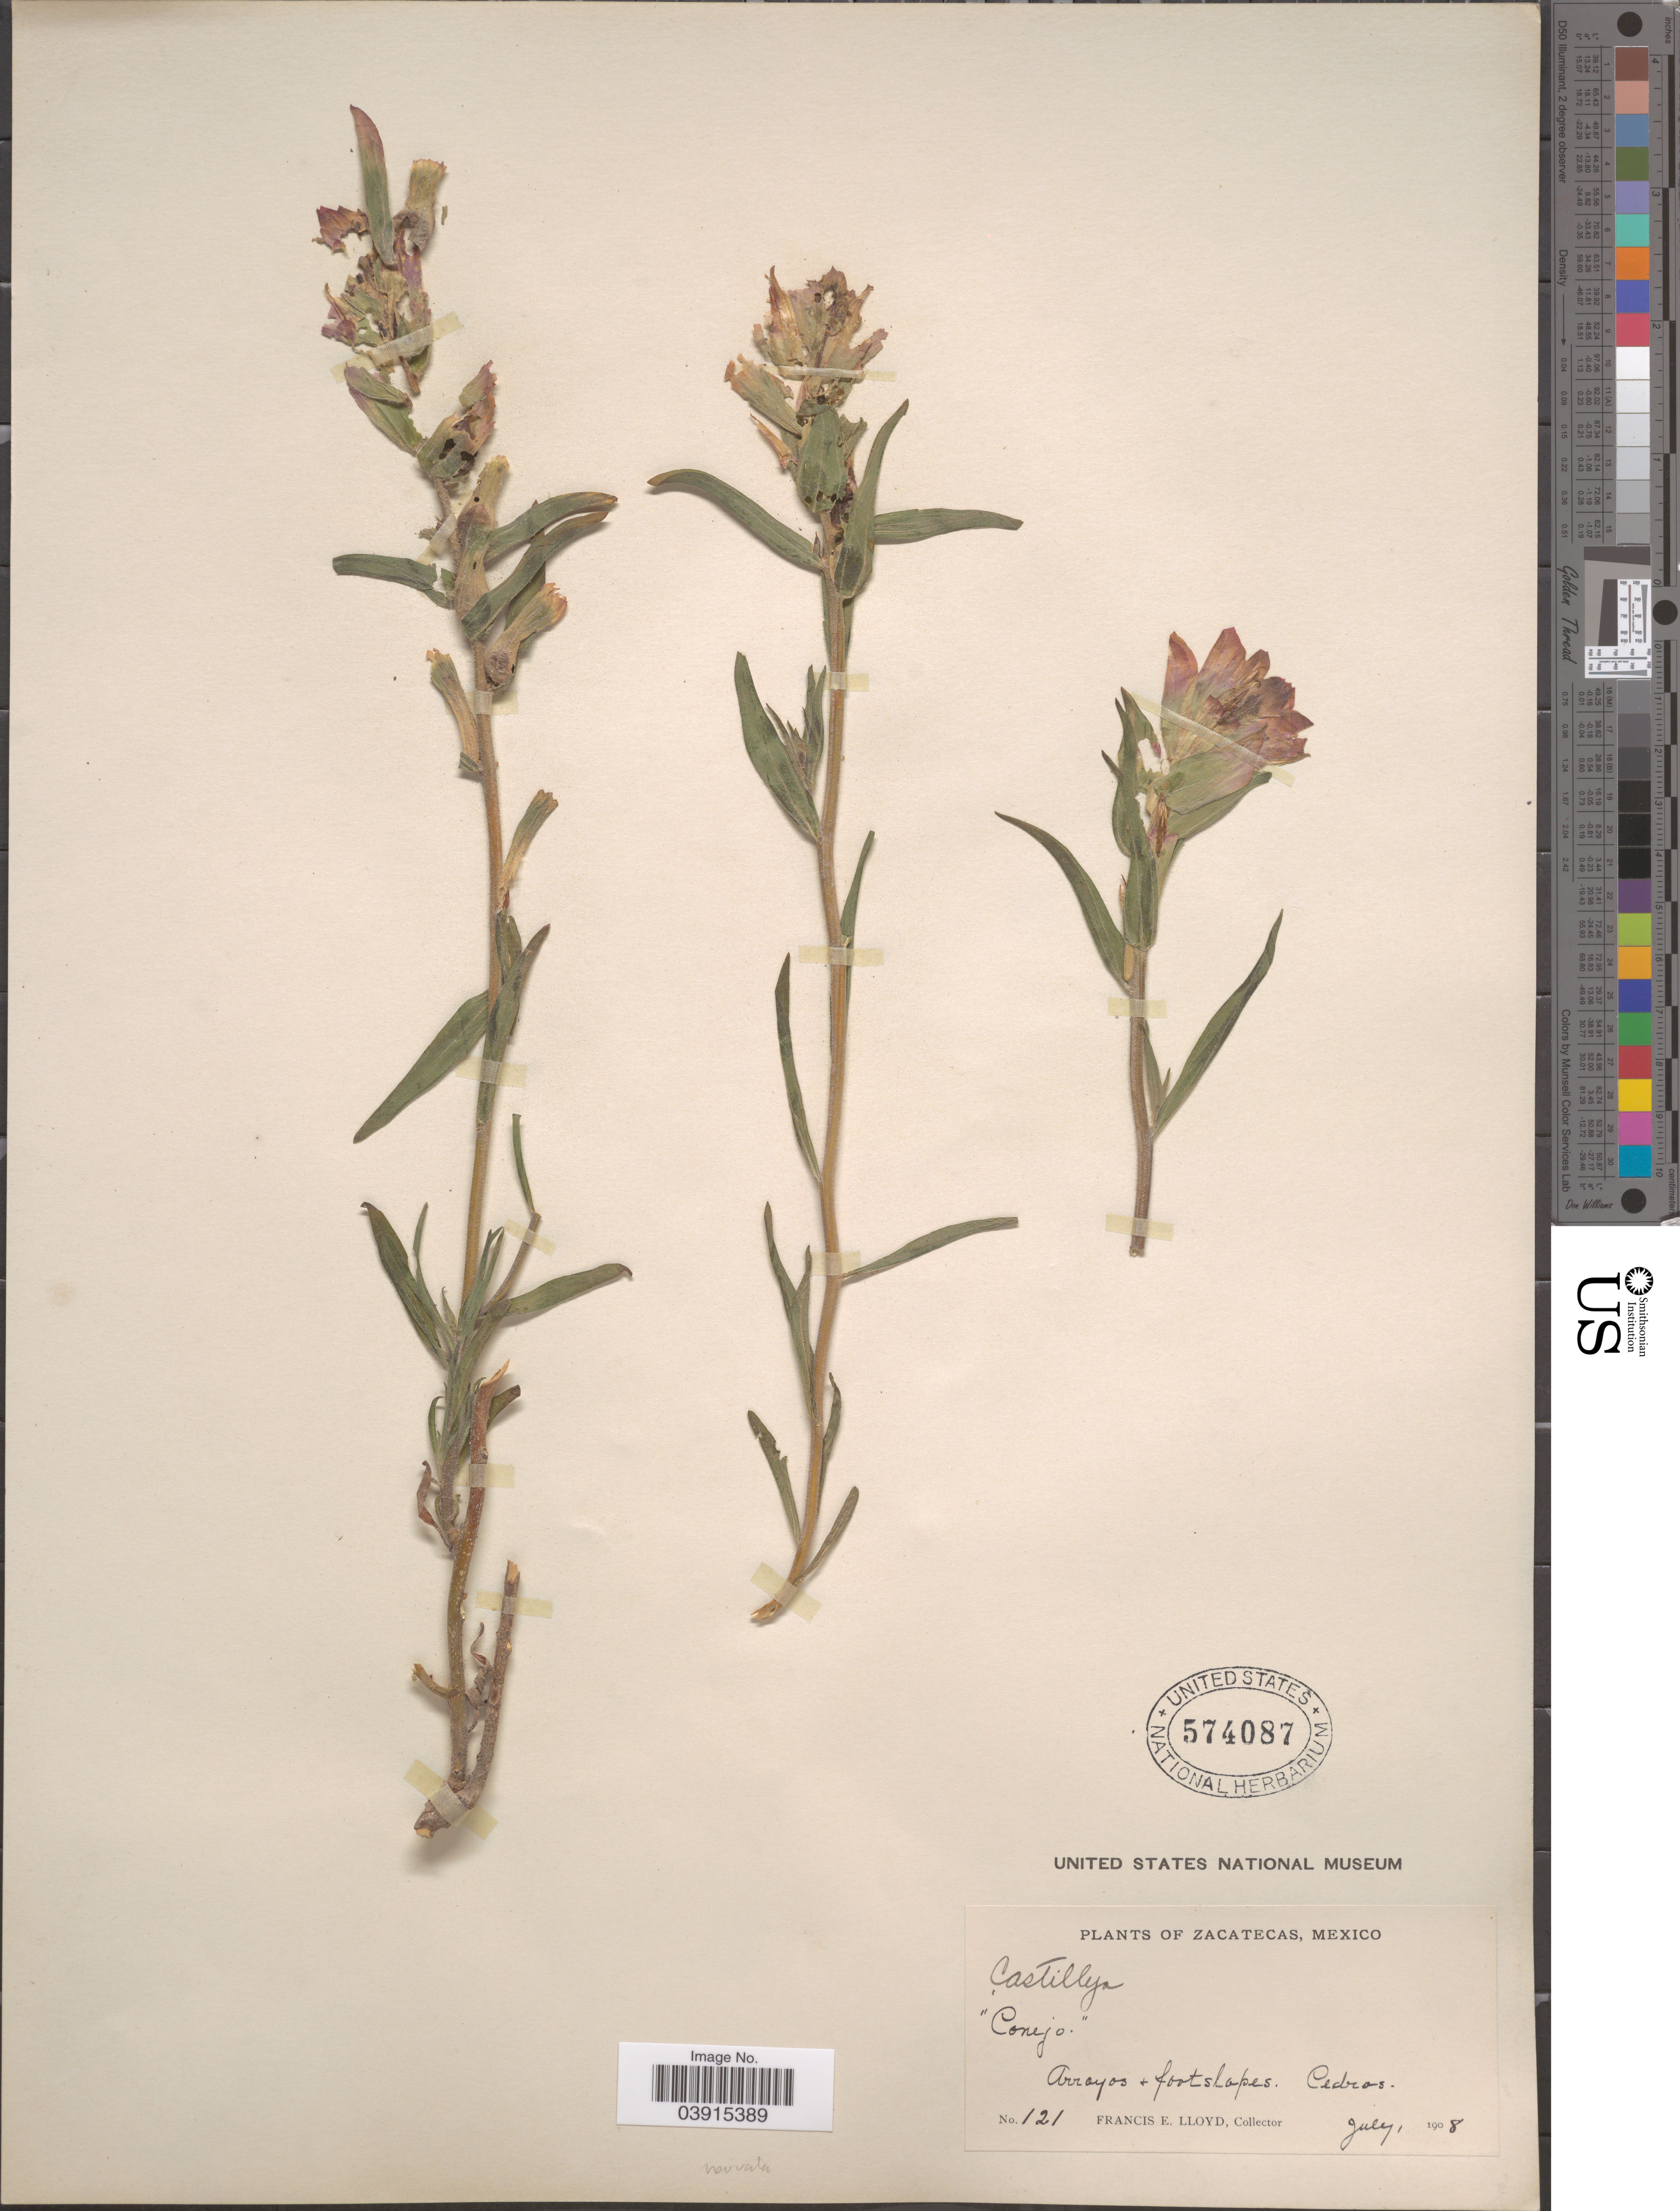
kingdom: Plantae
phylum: Tracheophyta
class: Magnoliopsida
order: Lamiales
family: Orobanchaceae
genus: Castilleja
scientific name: Castilleja nervata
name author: Eastw.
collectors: Lloyd, C. E.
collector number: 121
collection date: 1908-07-01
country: Mexico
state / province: Zacatecas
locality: Conejo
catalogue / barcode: US 574087